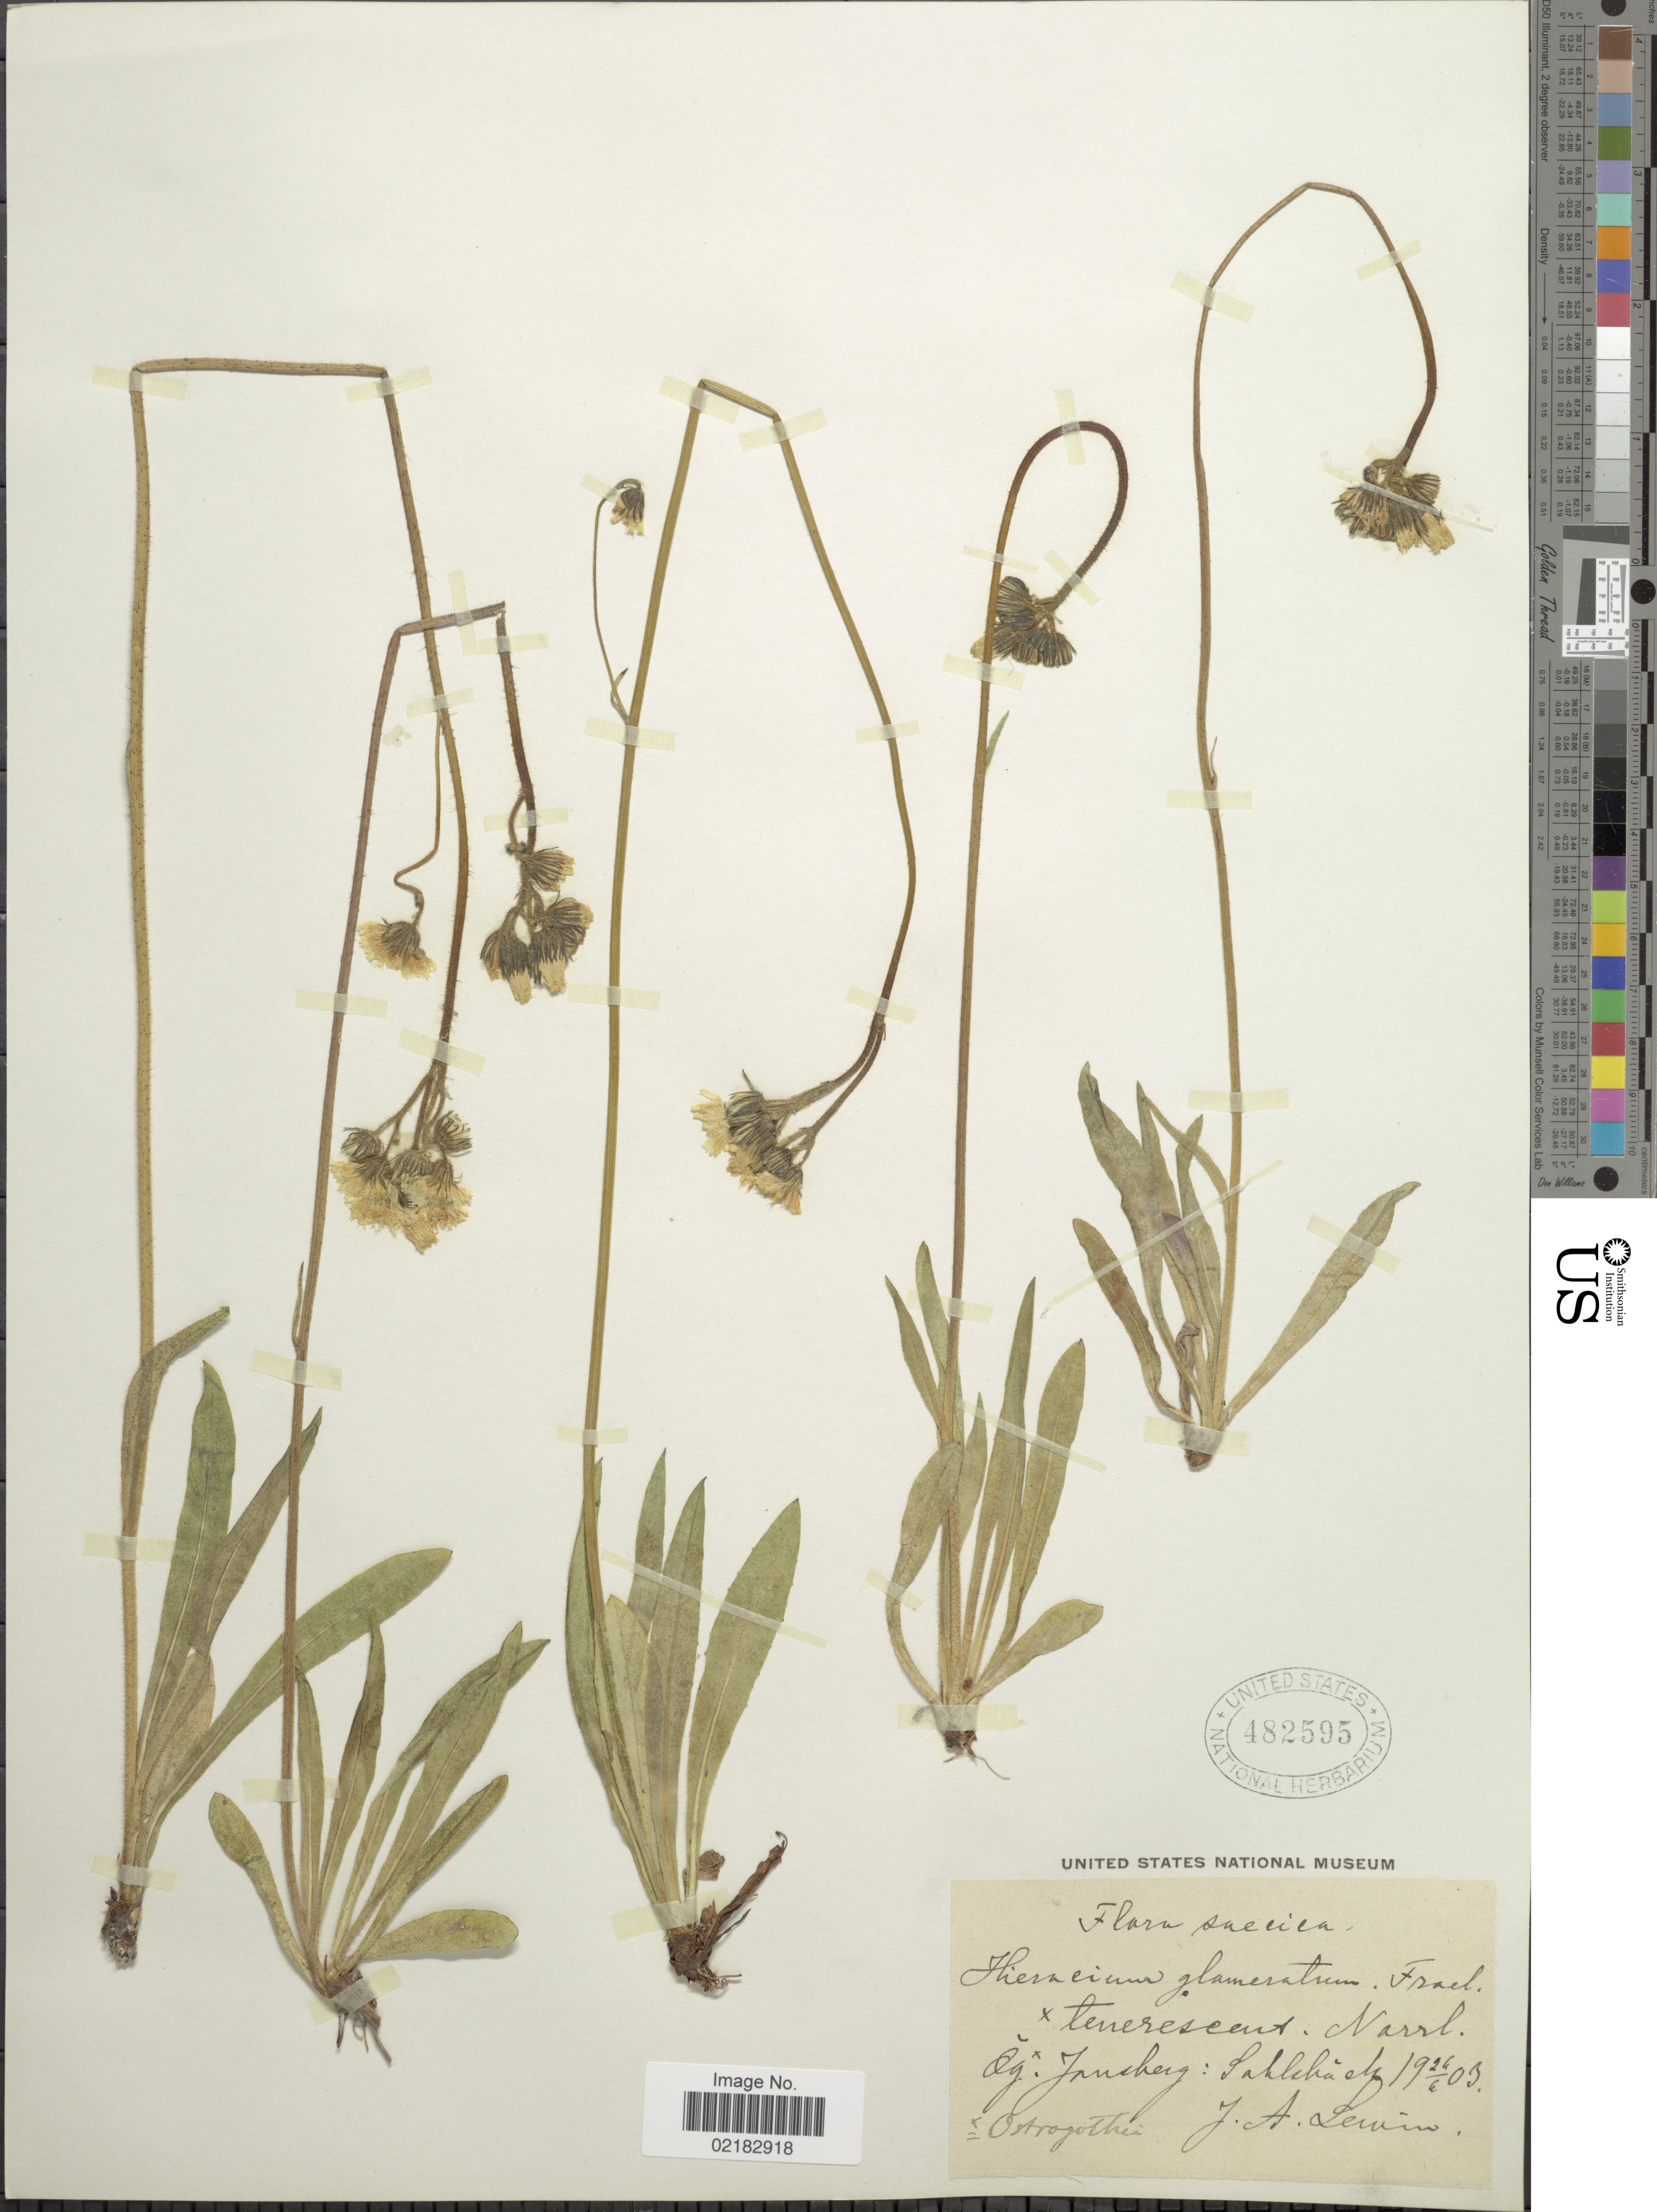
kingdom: Plantae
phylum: Tracheophyta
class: Magnoliopsida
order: Asterales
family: Asteraceae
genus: Pilosella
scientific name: Pilosella glomerata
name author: (Froel.) Fr.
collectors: J. Lewin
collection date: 1903-04-24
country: Sweden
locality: Sueciae, Jansberg Sahlshaetz x Ostrogothia [interpreted]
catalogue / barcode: US 482595